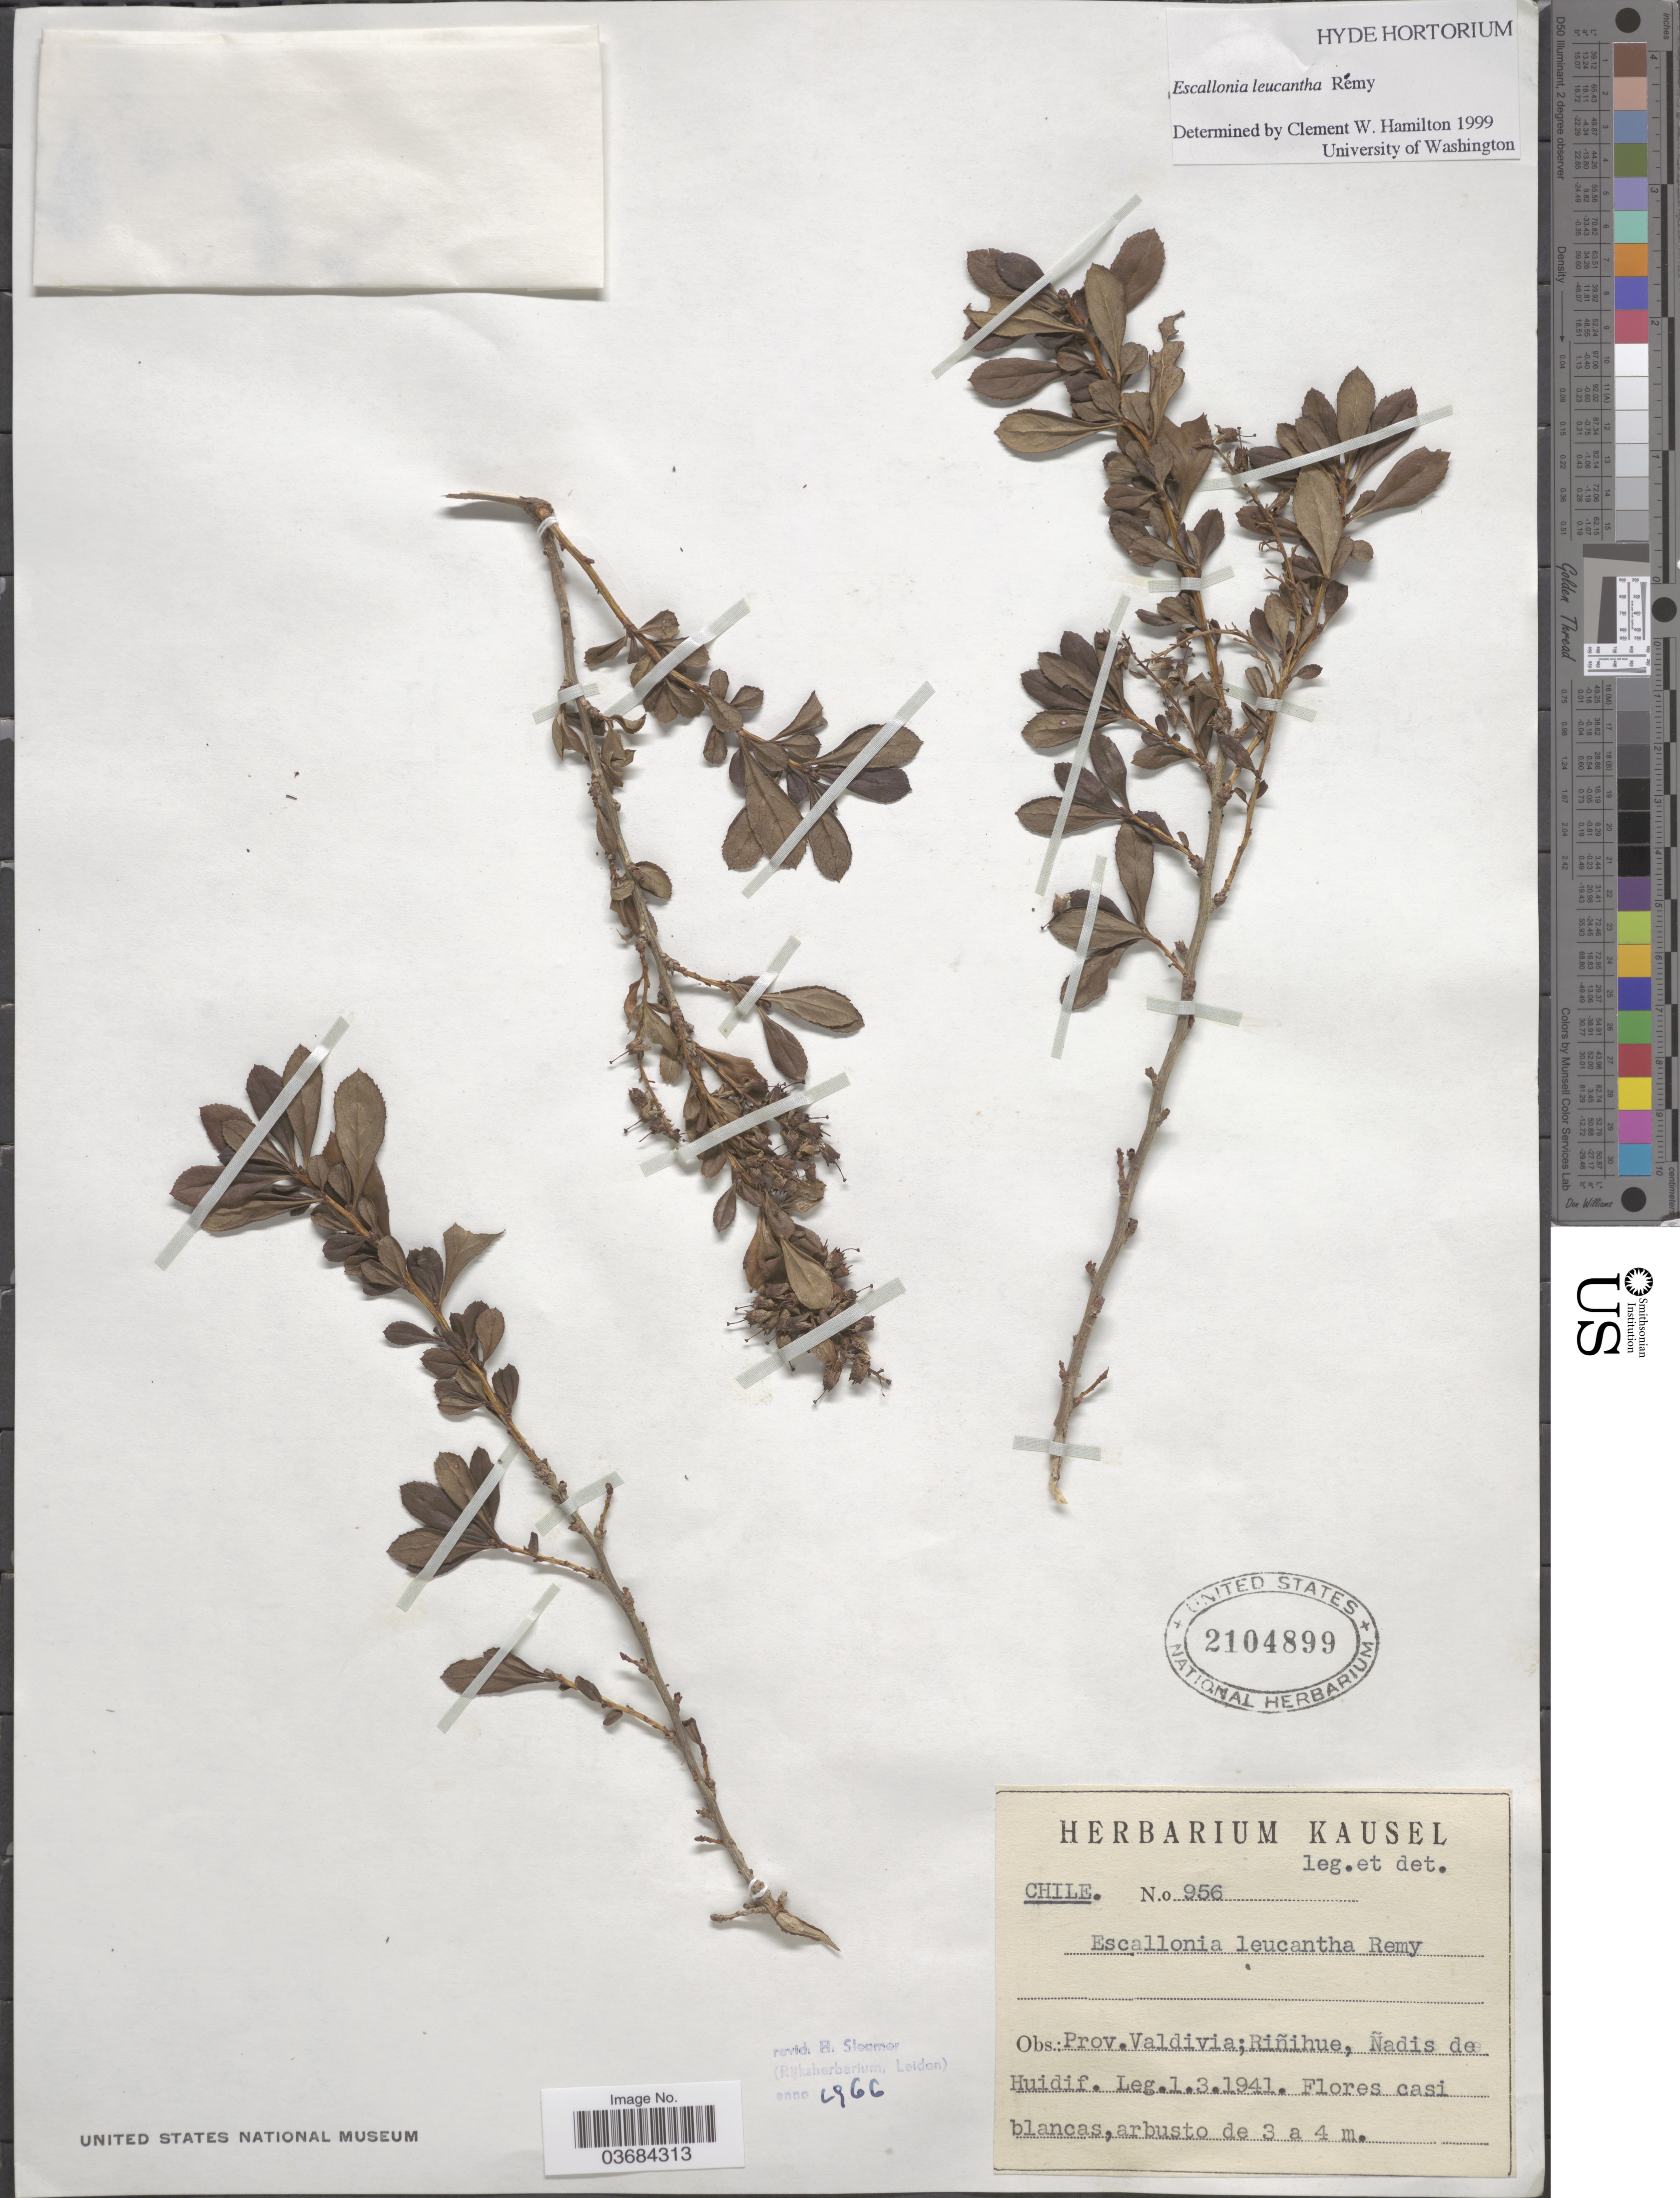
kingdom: Plantae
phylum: Tracheophyta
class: Magnoliopsida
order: Escalloniales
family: Escalloniaceae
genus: Escallonia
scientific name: Escallonia leucantha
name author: Remy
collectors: Ex herb. Kausel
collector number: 956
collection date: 1941-03-01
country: Chile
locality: Prov. Valdivia; Riñihue, Ñadis de Huidif.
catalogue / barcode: US 2104899